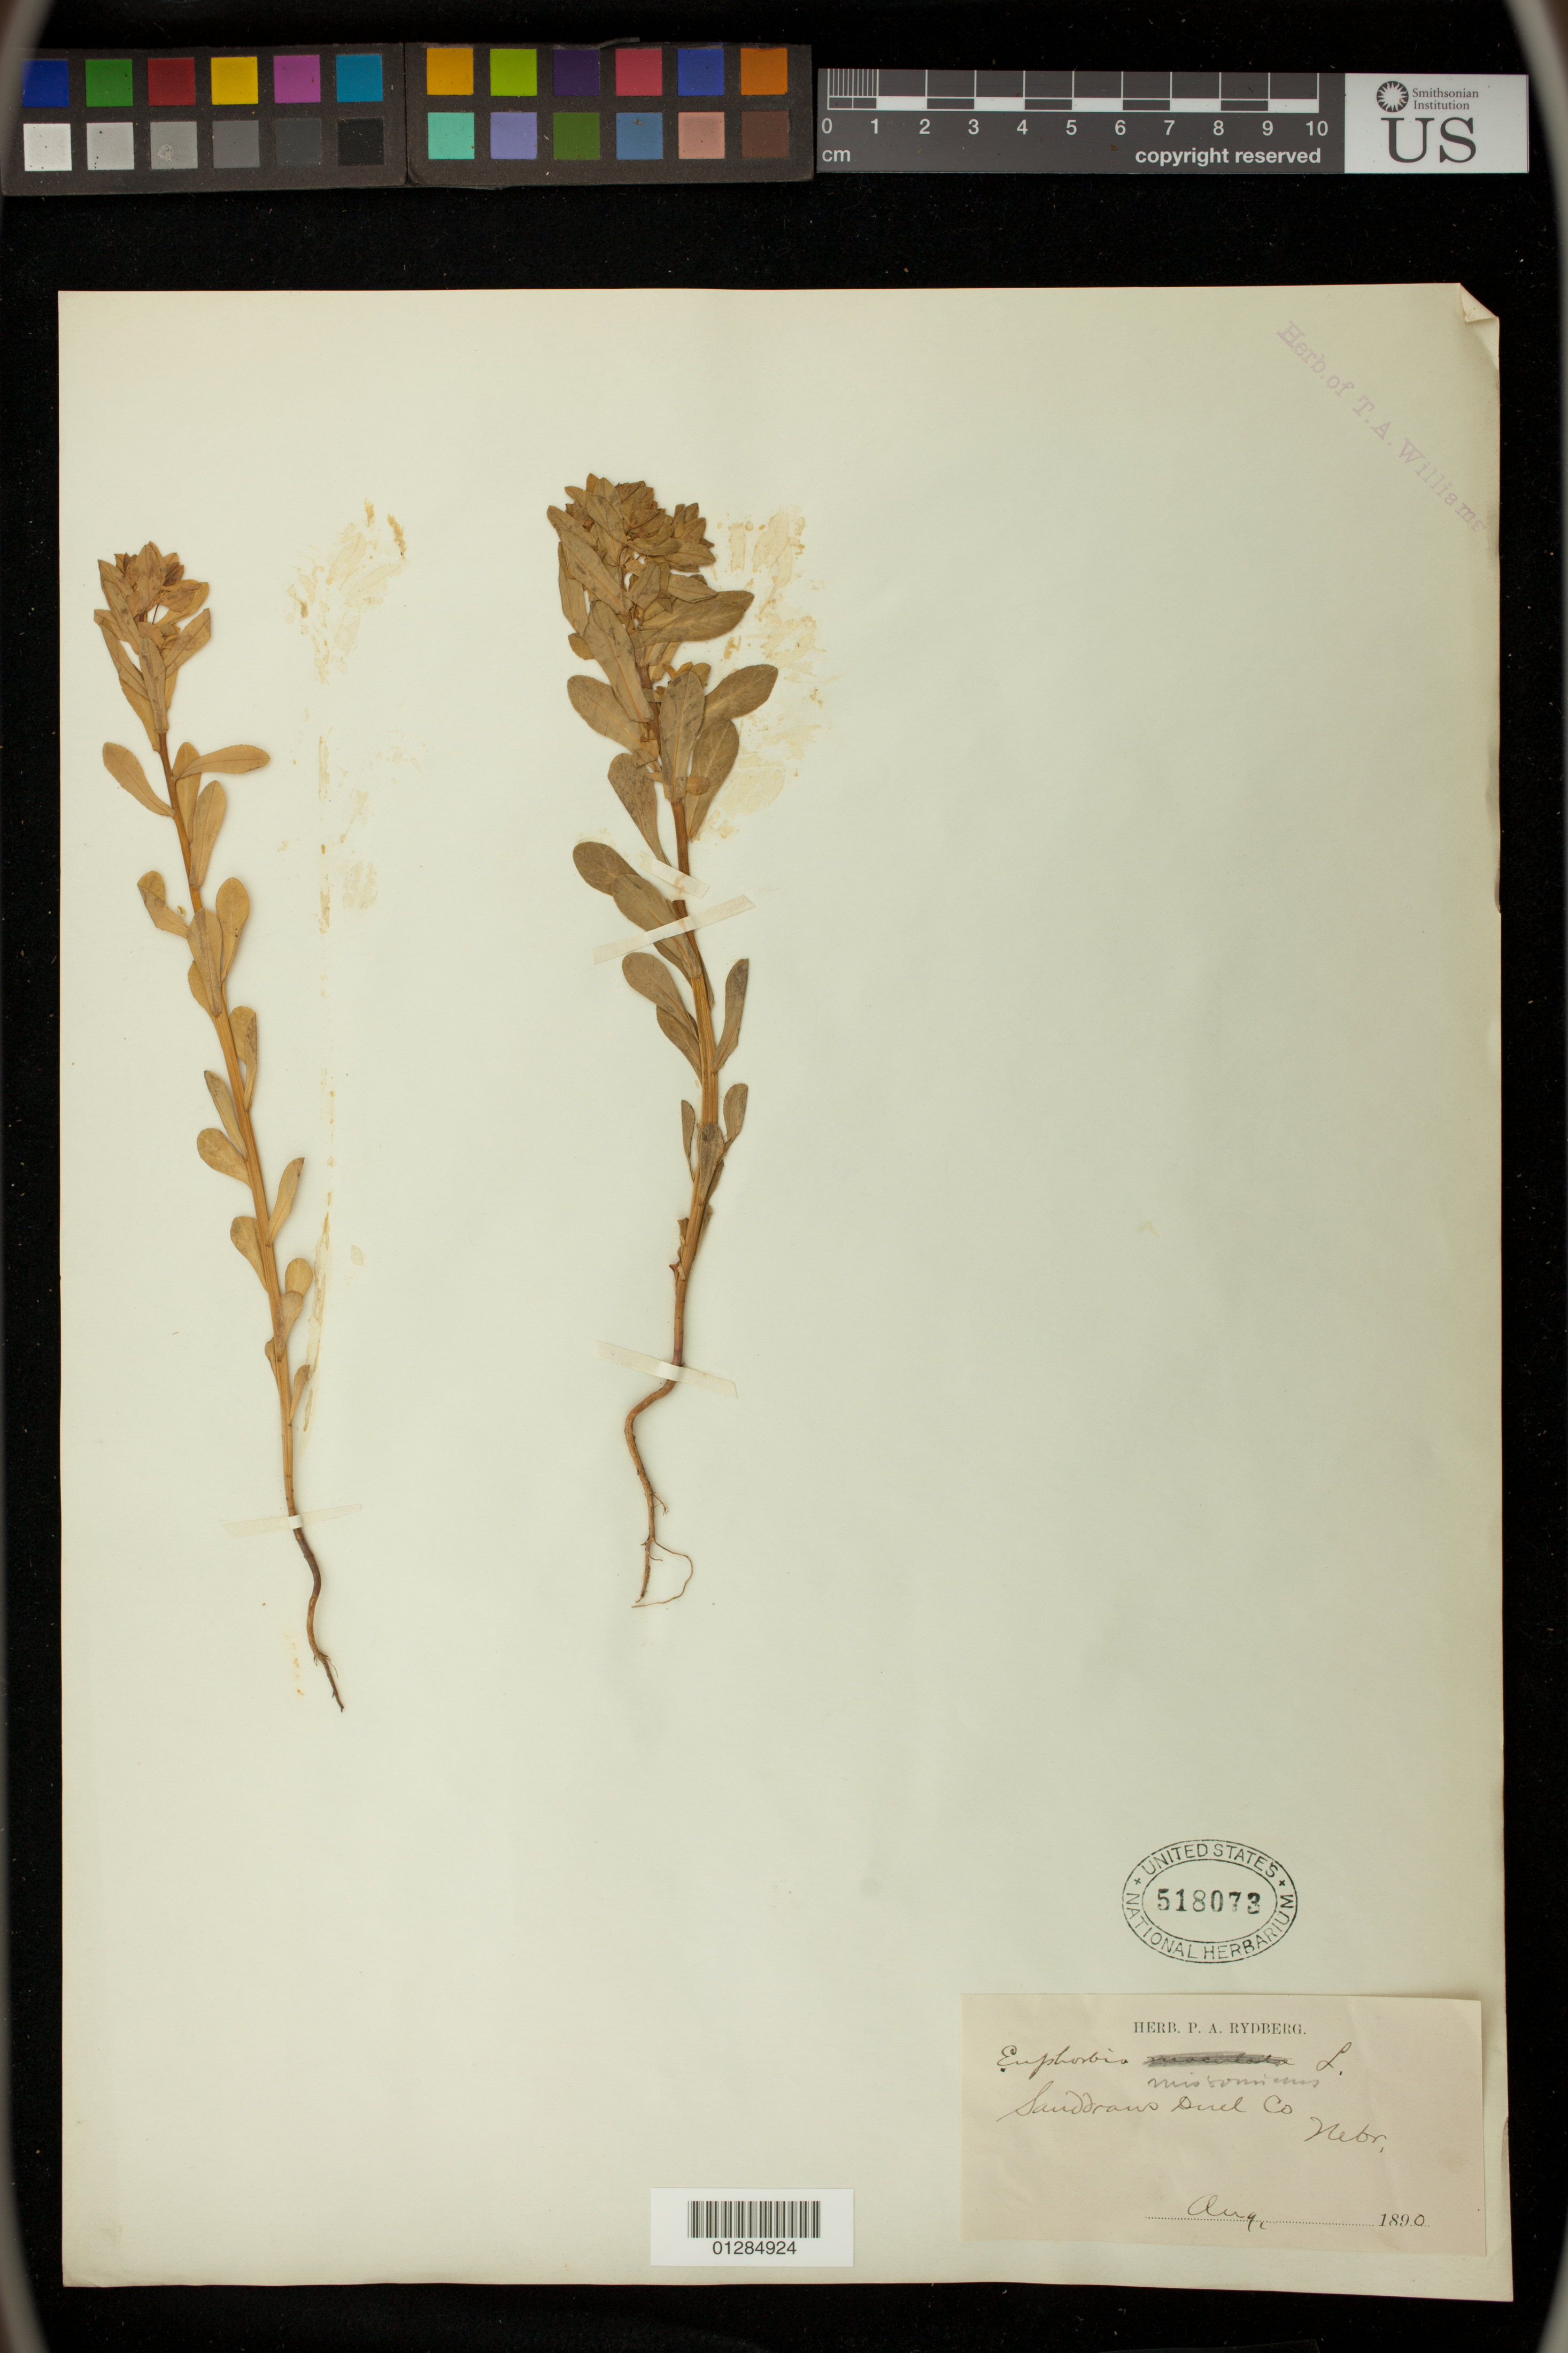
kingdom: Plantae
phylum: Tracheophyta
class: Magnoliopsida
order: Malpighiales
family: Euphorbiaceae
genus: Euphorbia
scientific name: Euphorbia spathulata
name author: Lam.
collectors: P. A. Rydberg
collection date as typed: Aug 1890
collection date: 1890-08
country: United States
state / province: Nebraska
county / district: Deuel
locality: Sanddrons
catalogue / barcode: US 518073